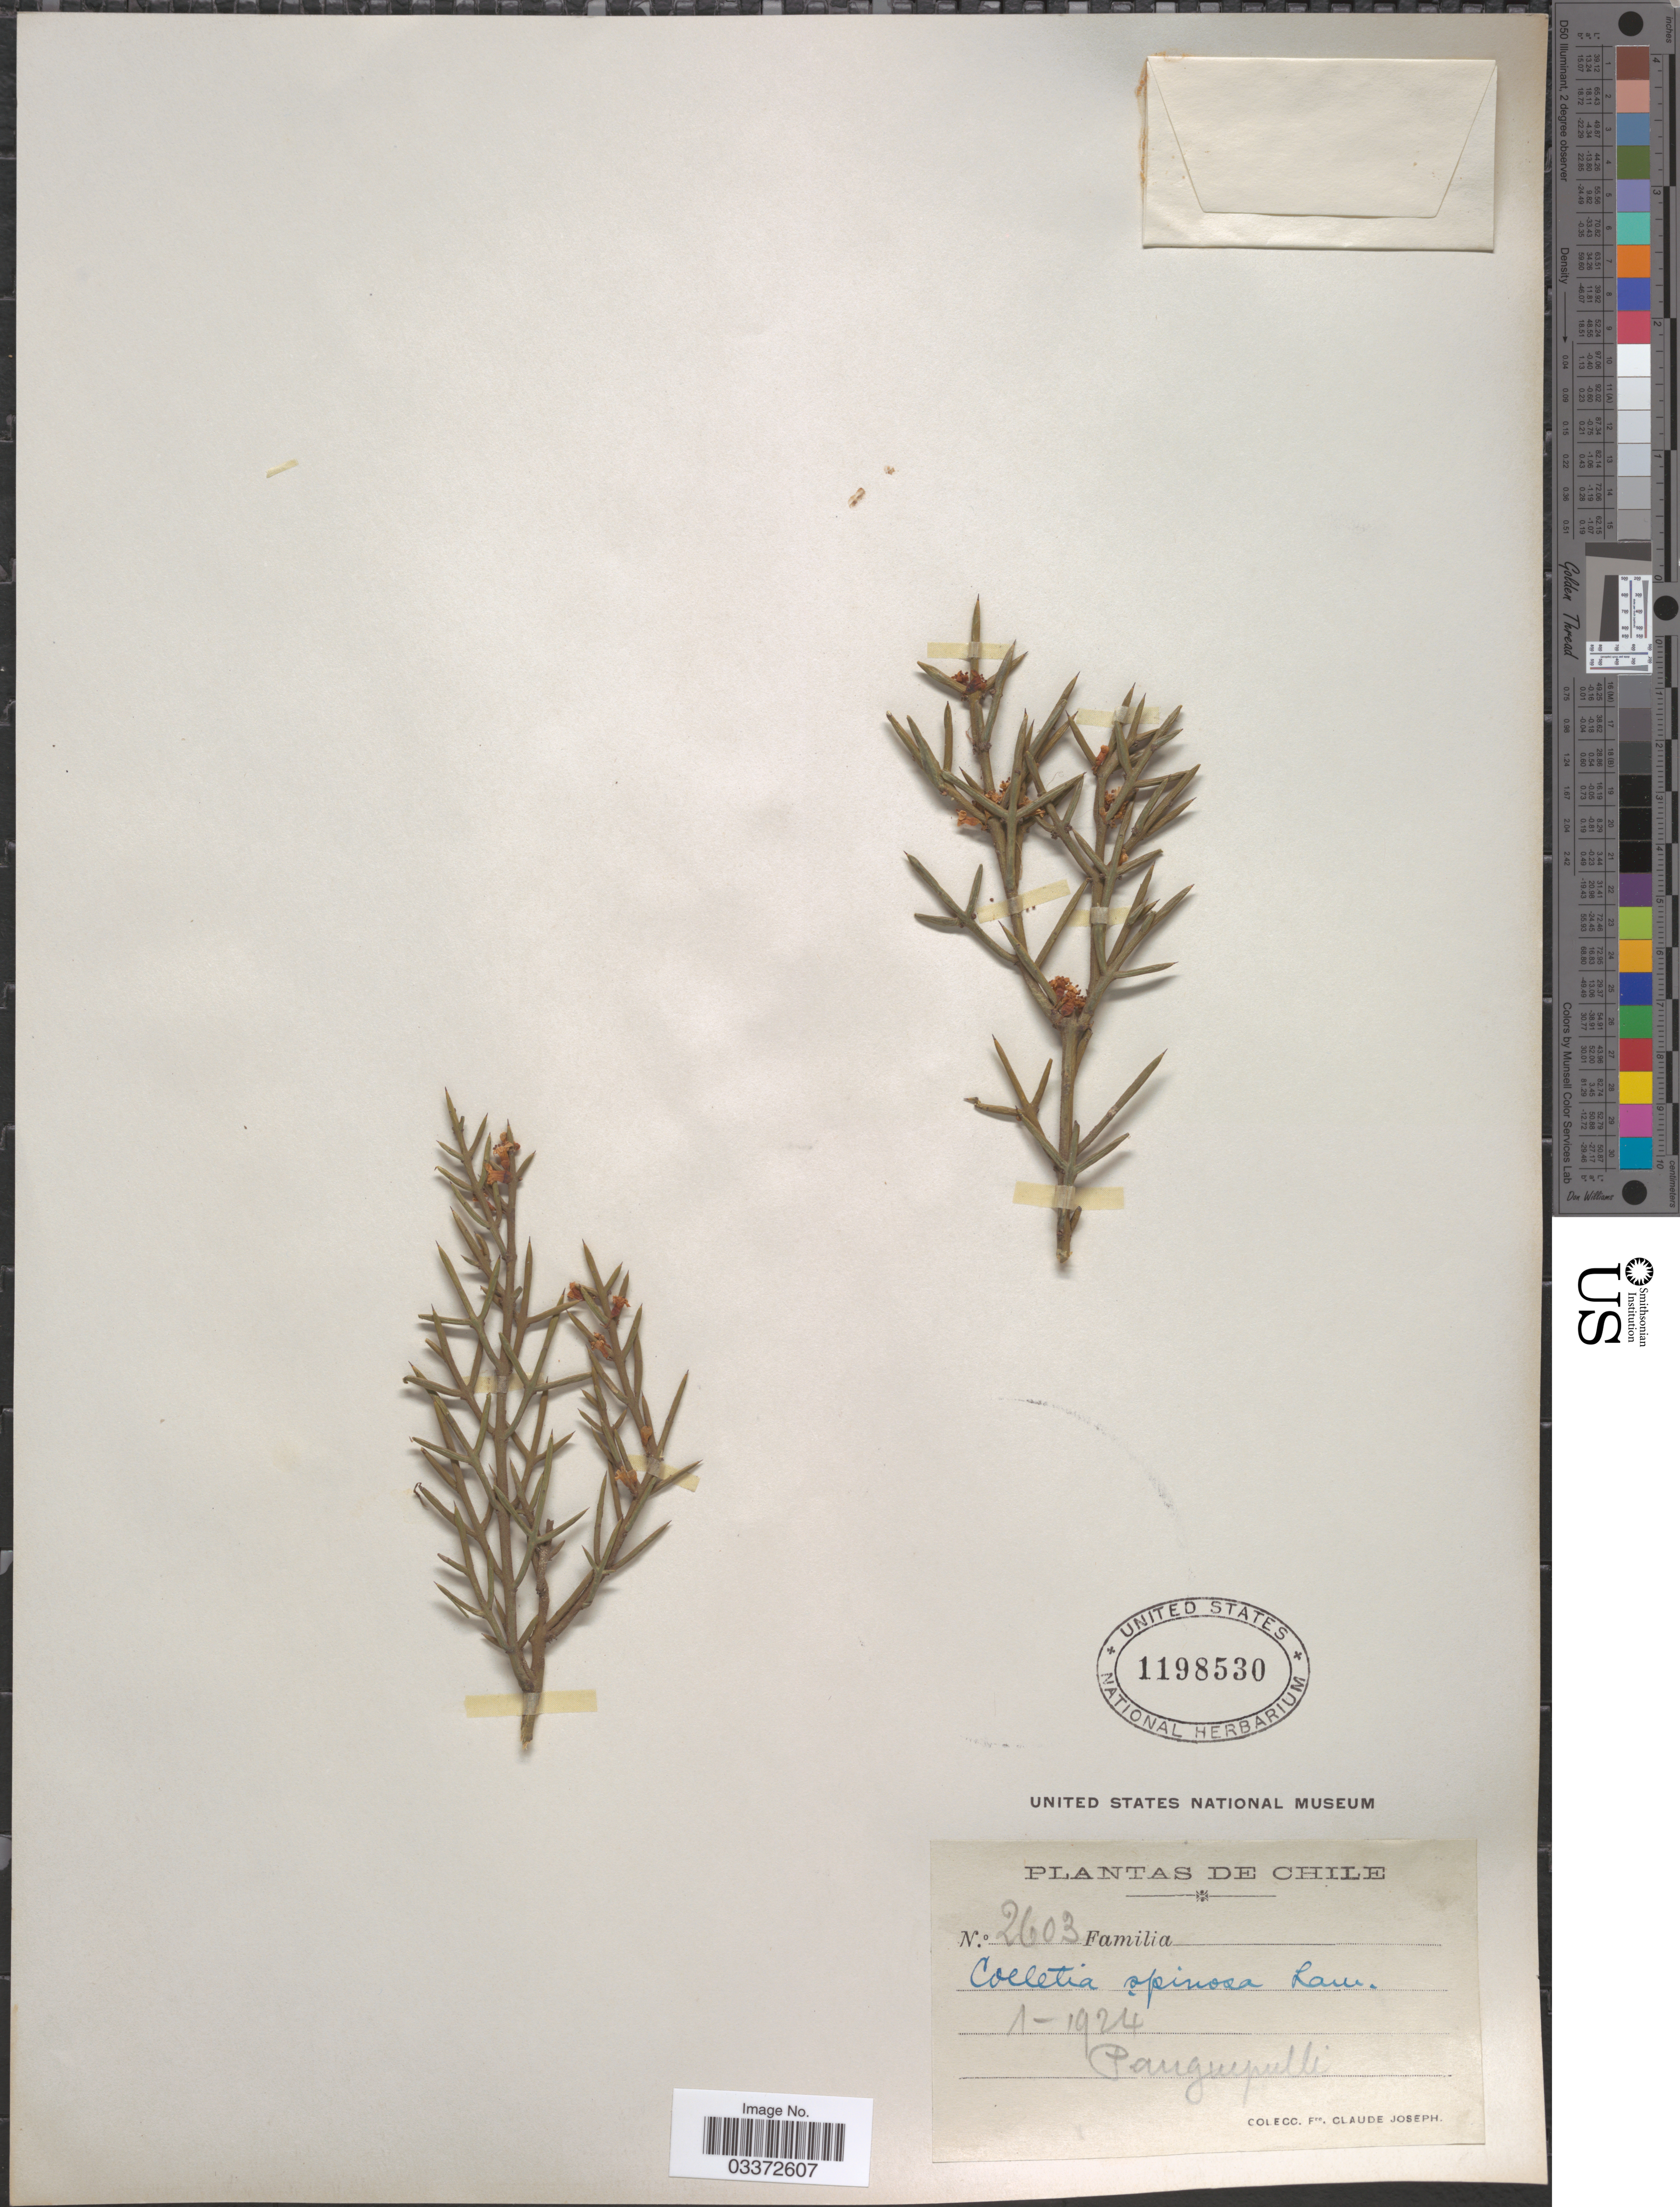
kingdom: Plantae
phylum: Tracheophyta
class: Magnoliopsida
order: Rosales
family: Rhamnaceae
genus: Colletia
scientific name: Colletia spinosa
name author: Lam.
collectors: Bro. Claude-Joseph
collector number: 2603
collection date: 1924-01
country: Chile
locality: Panguipulli.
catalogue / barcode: US 1198530